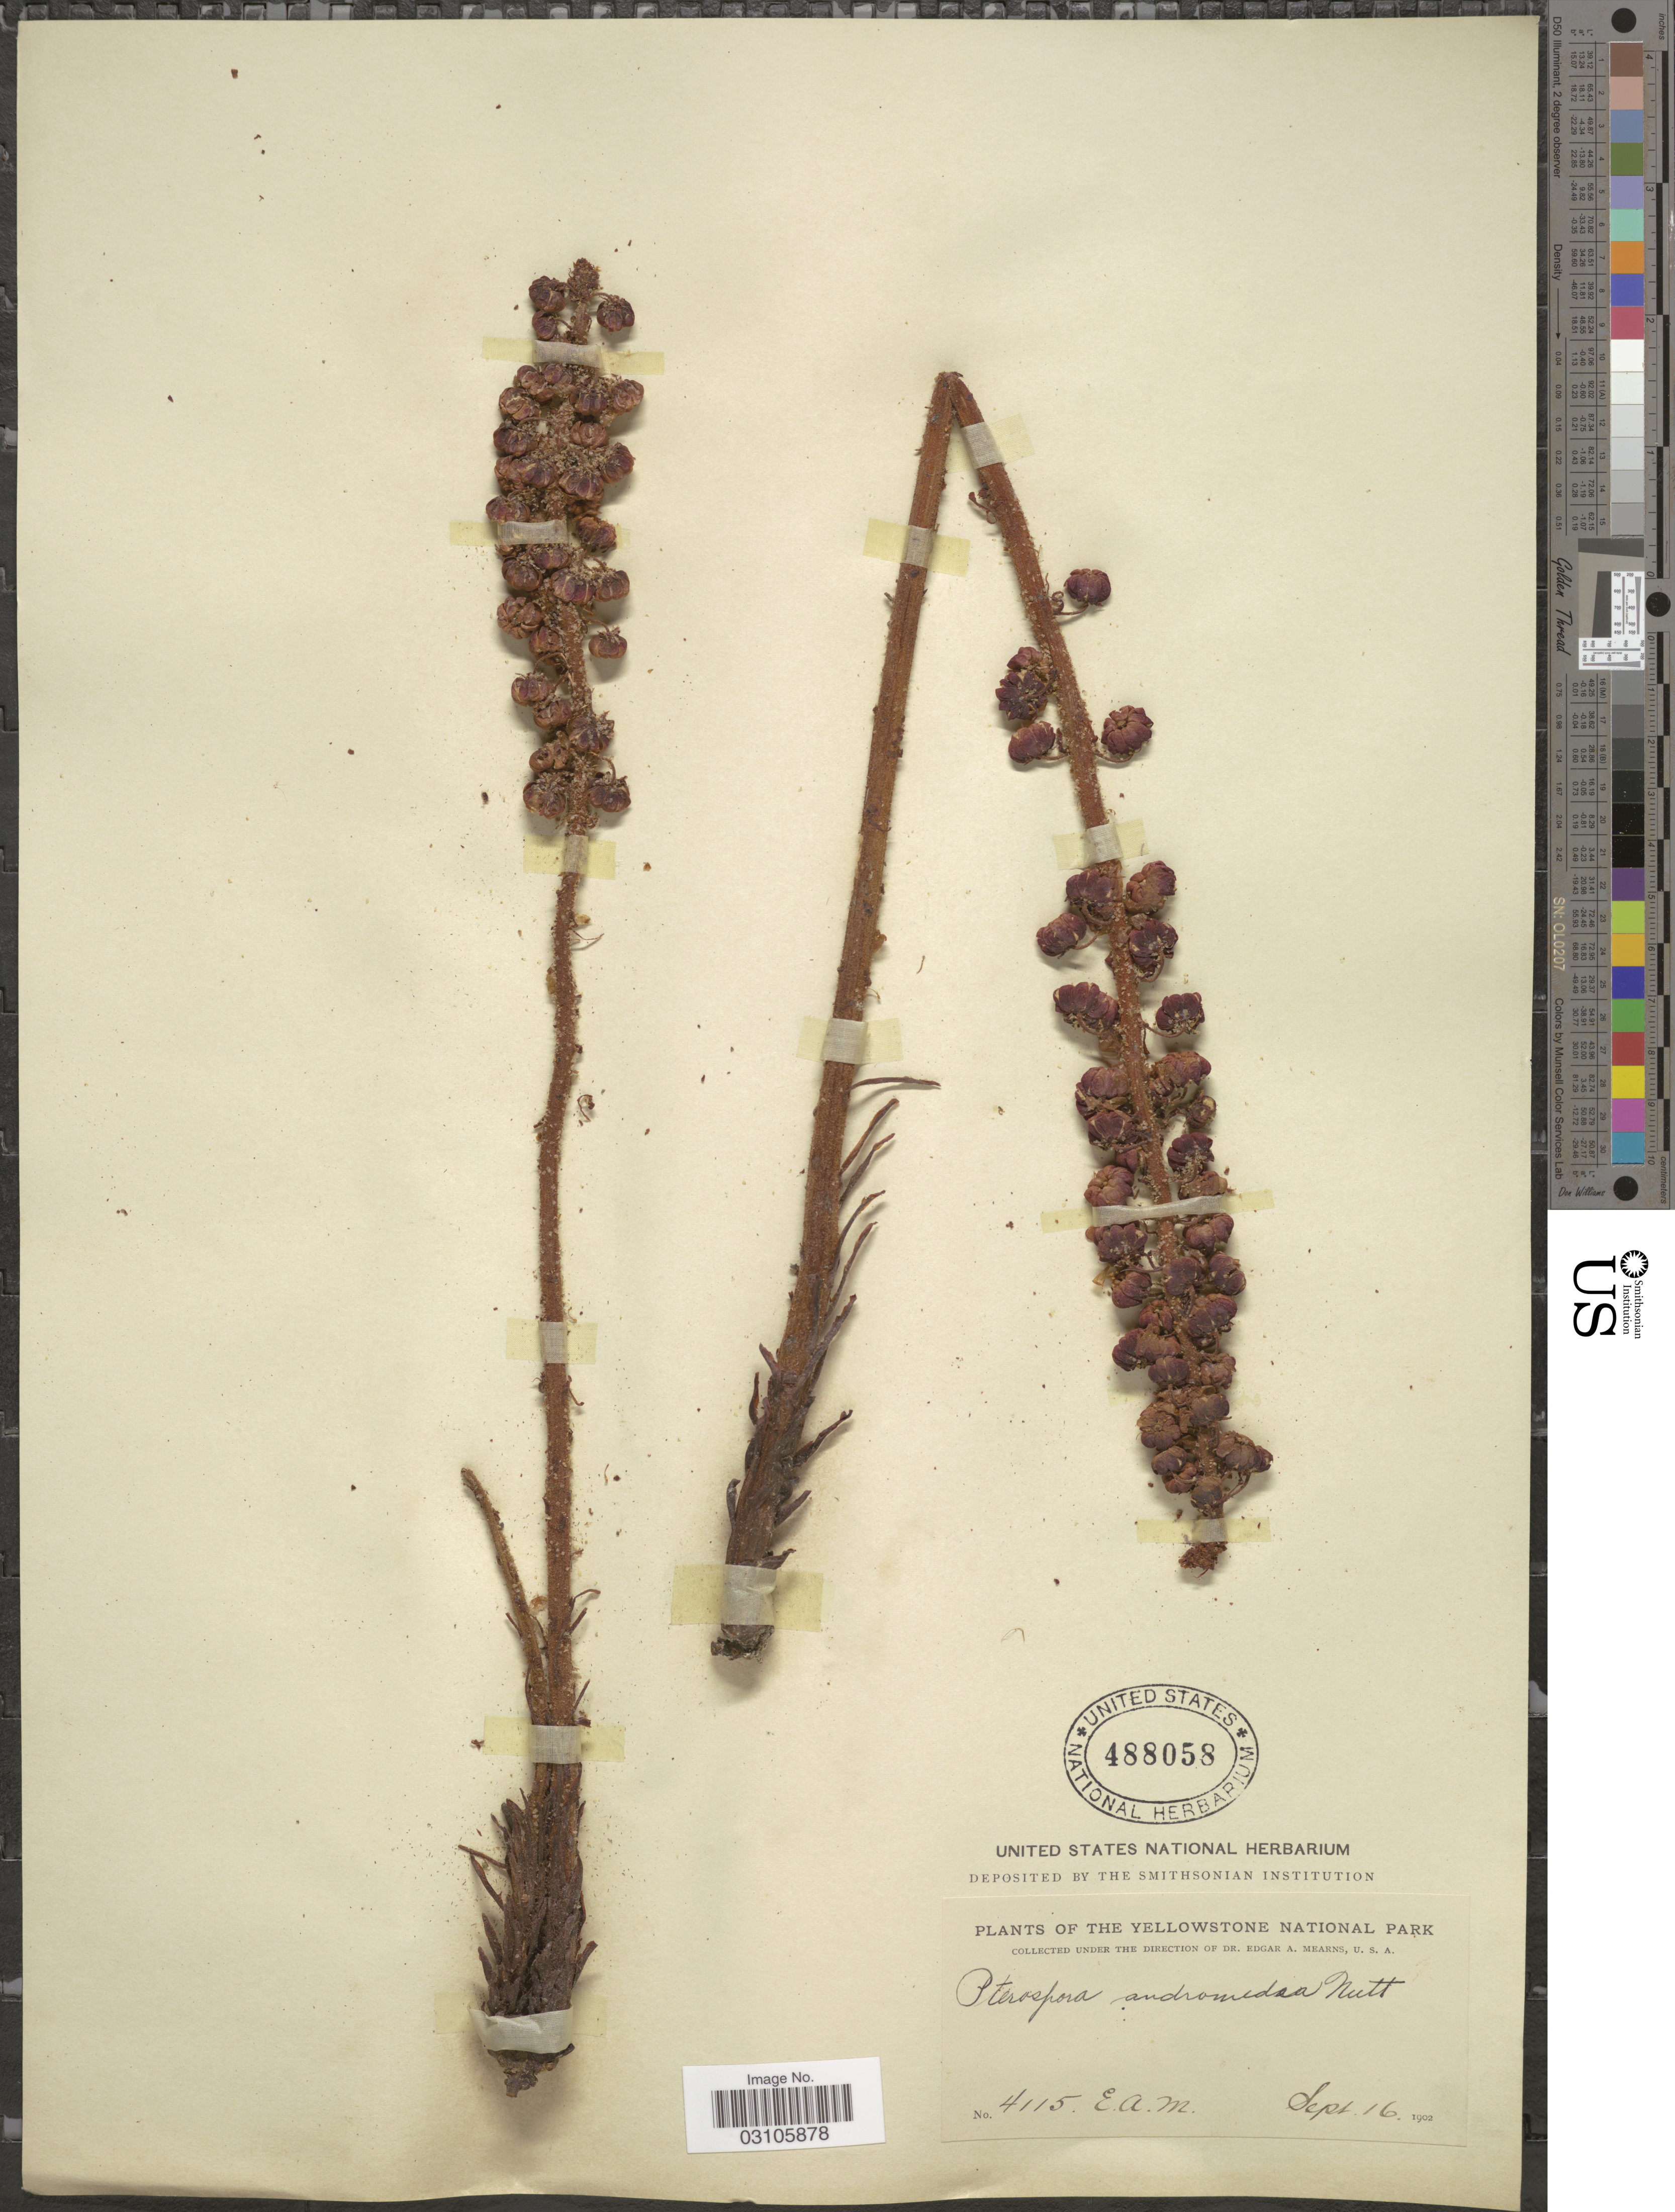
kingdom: Plantae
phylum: Tracheophyta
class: Magnoliopsida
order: Ericales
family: Ericaceae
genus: Pterospora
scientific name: Pterospora andromedea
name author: Nutt.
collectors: E. A. Mearns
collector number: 4115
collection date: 1902-09-16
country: United States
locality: Yellowstone National Park.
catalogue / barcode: US 488058